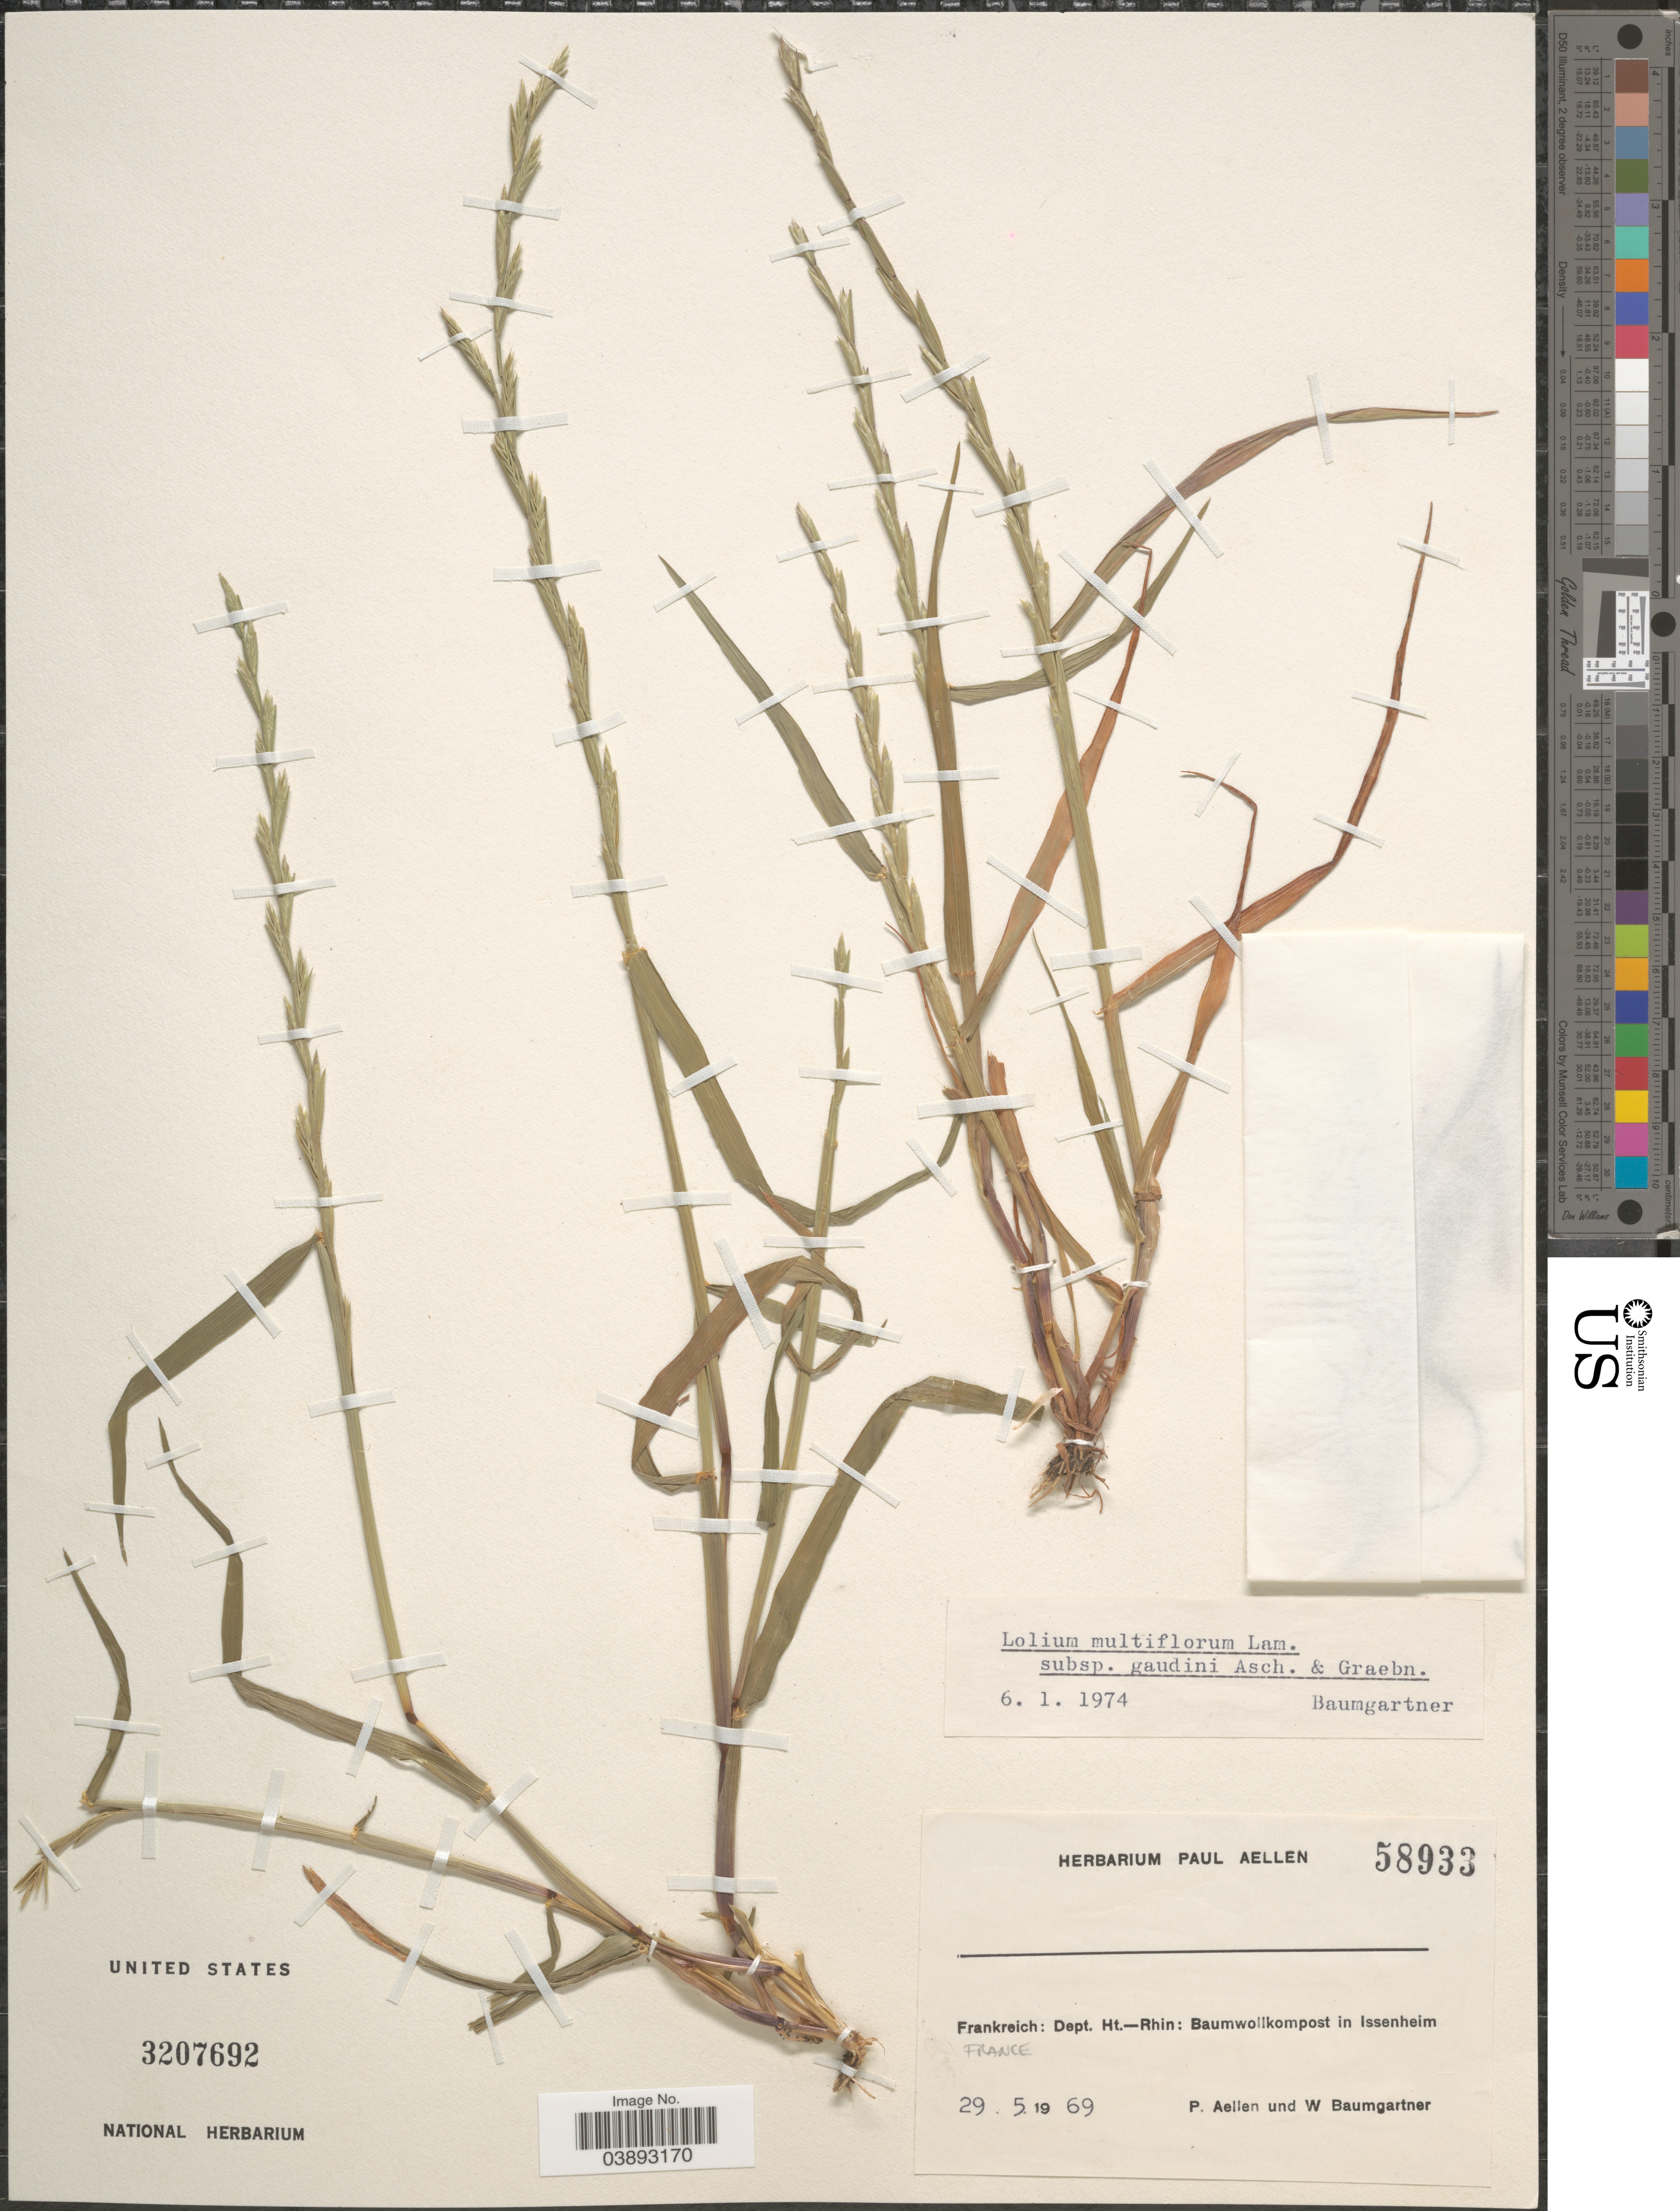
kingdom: Plantae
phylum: Tracheophyta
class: Liliopsida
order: Poales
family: Poaceae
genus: Lolium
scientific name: Lolium multiflorum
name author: Lam.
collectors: P. Aellen & W. Baumgartner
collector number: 58933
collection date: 1969-05-29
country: France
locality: Frankreich: Dept. Ht.-Rhin: Baumwollkompost in Issenheim.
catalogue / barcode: US 3207692